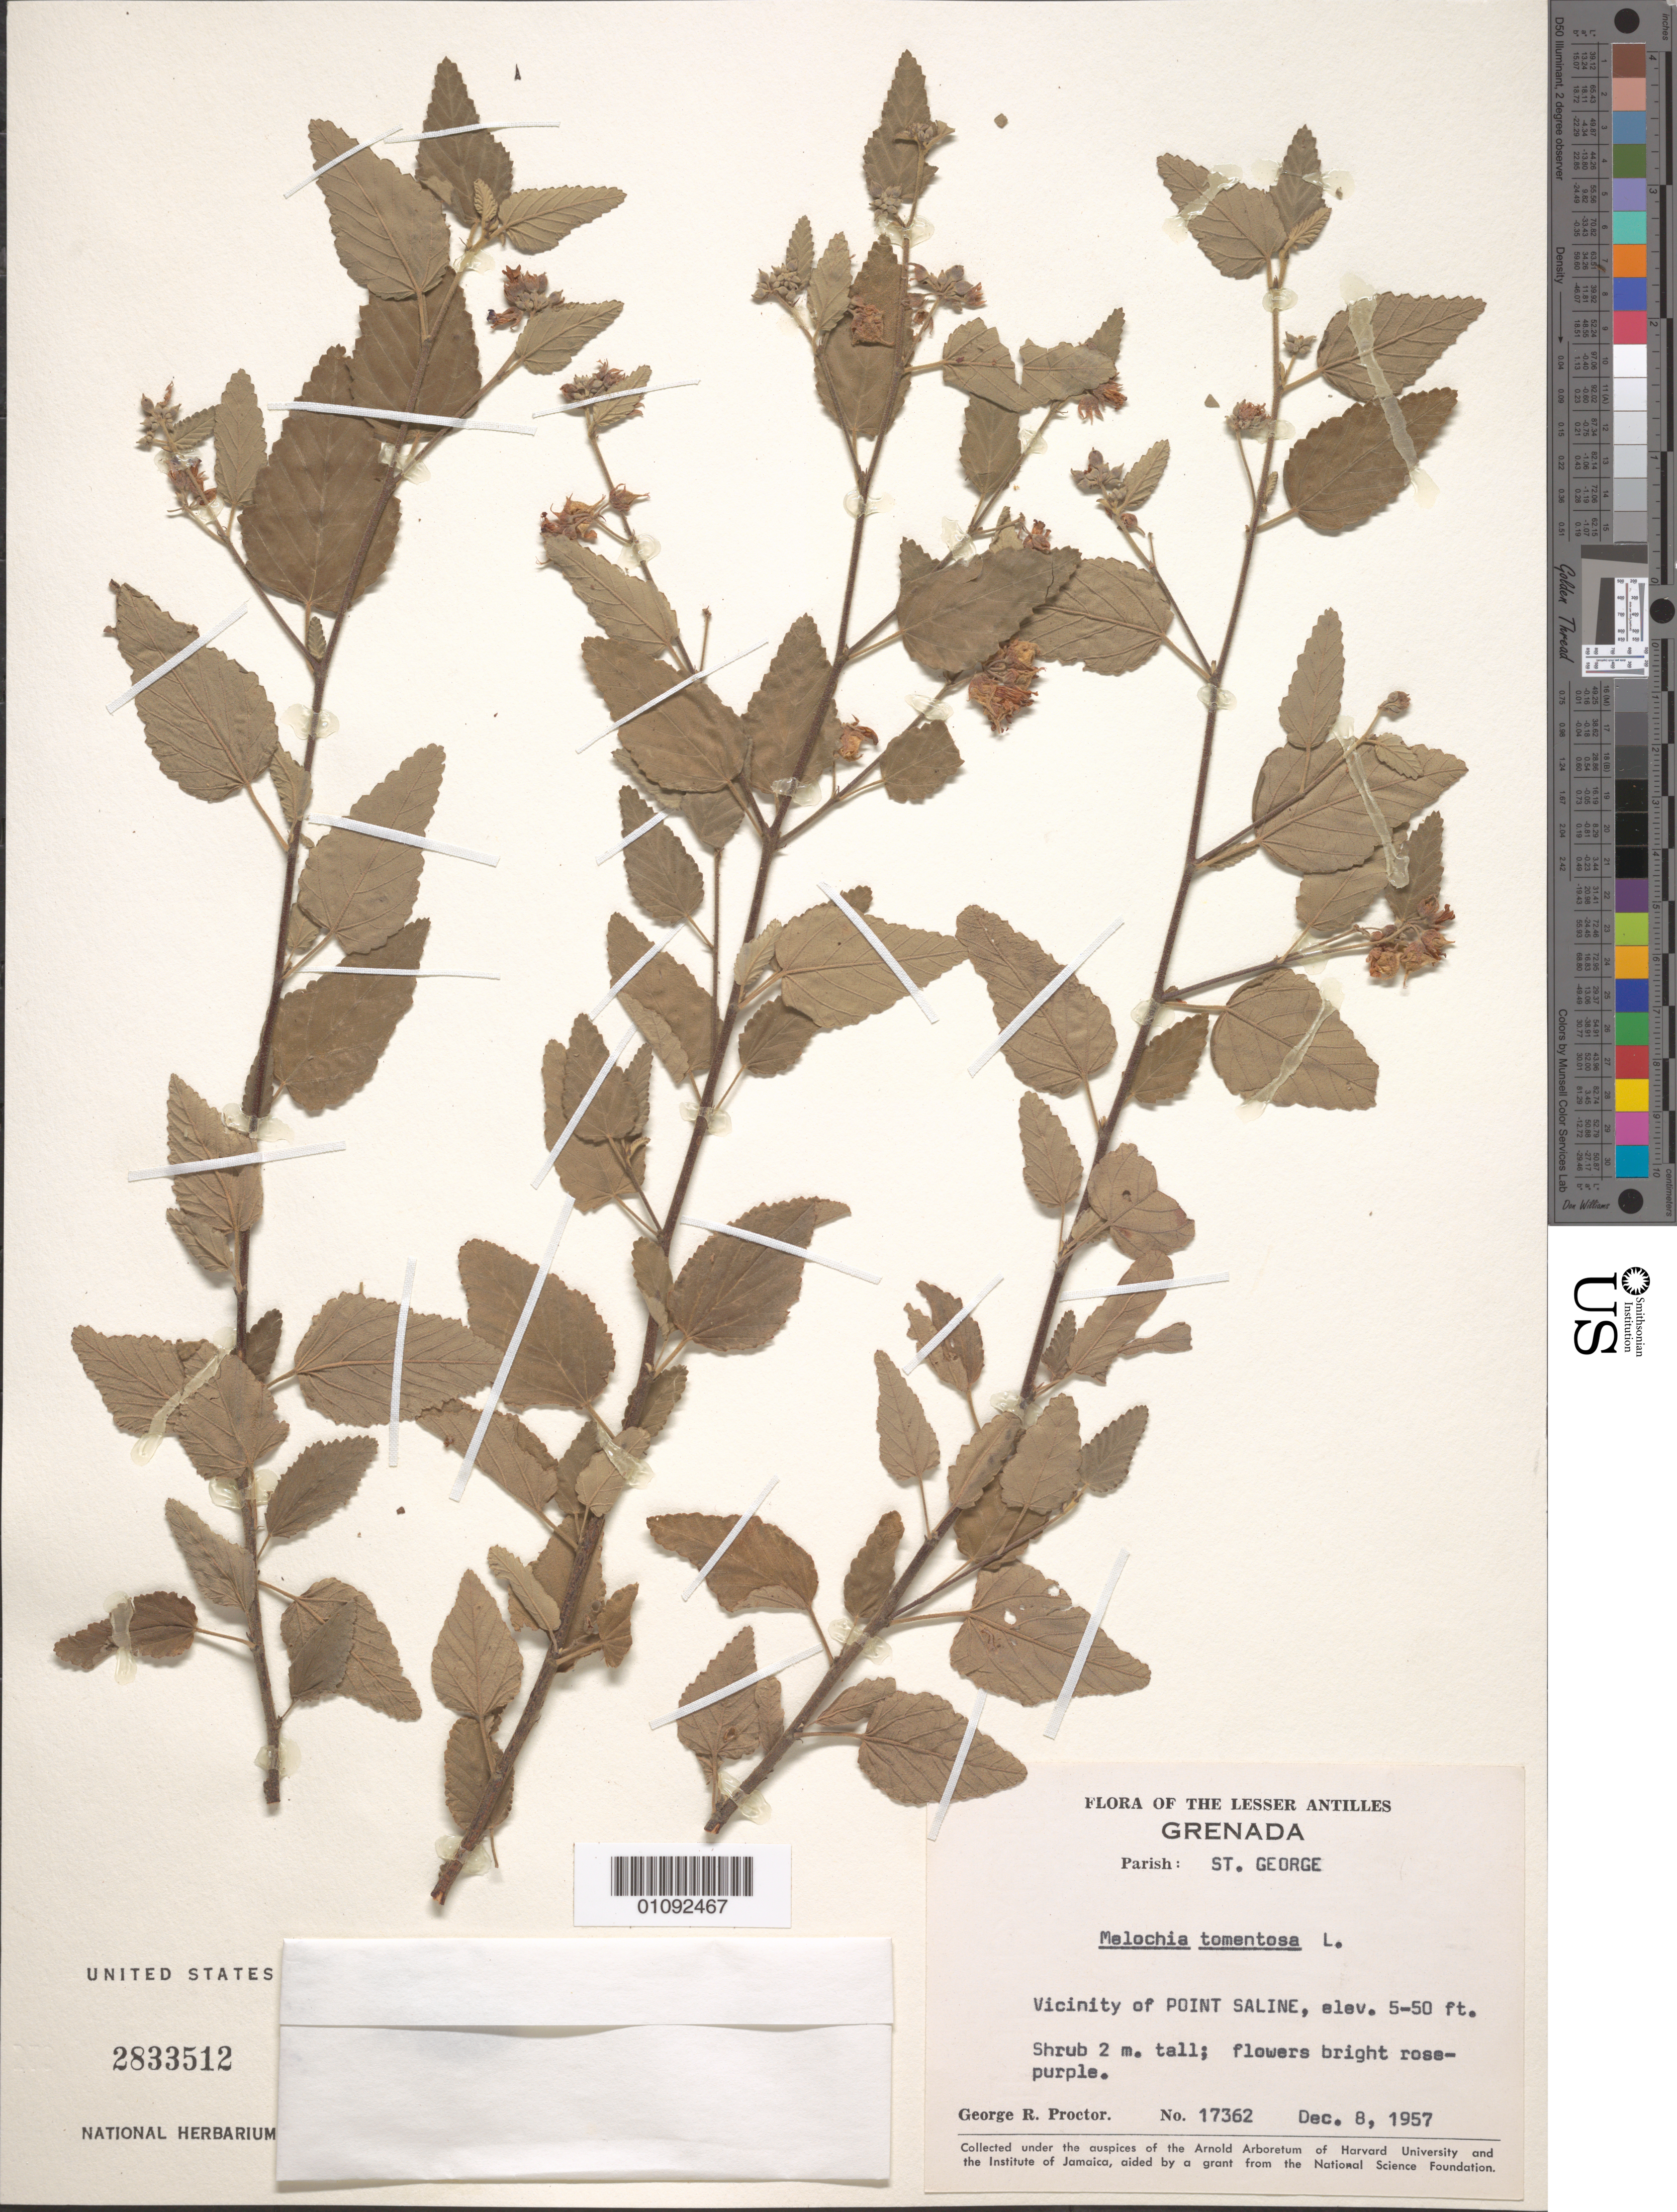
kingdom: Plantae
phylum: Tracheophyta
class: Magnoliopsida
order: Malvales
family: Malvaceae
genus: Melochia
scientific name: Melochia tomentosa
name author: L.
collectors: G. R. Proctor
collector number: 17362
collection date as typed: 08 Dec 1957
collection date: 1957-12-08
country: Grenada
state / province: Saint George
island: Grenada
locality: Vicinity of Point Saline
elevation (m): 2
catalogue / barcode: US 2833512